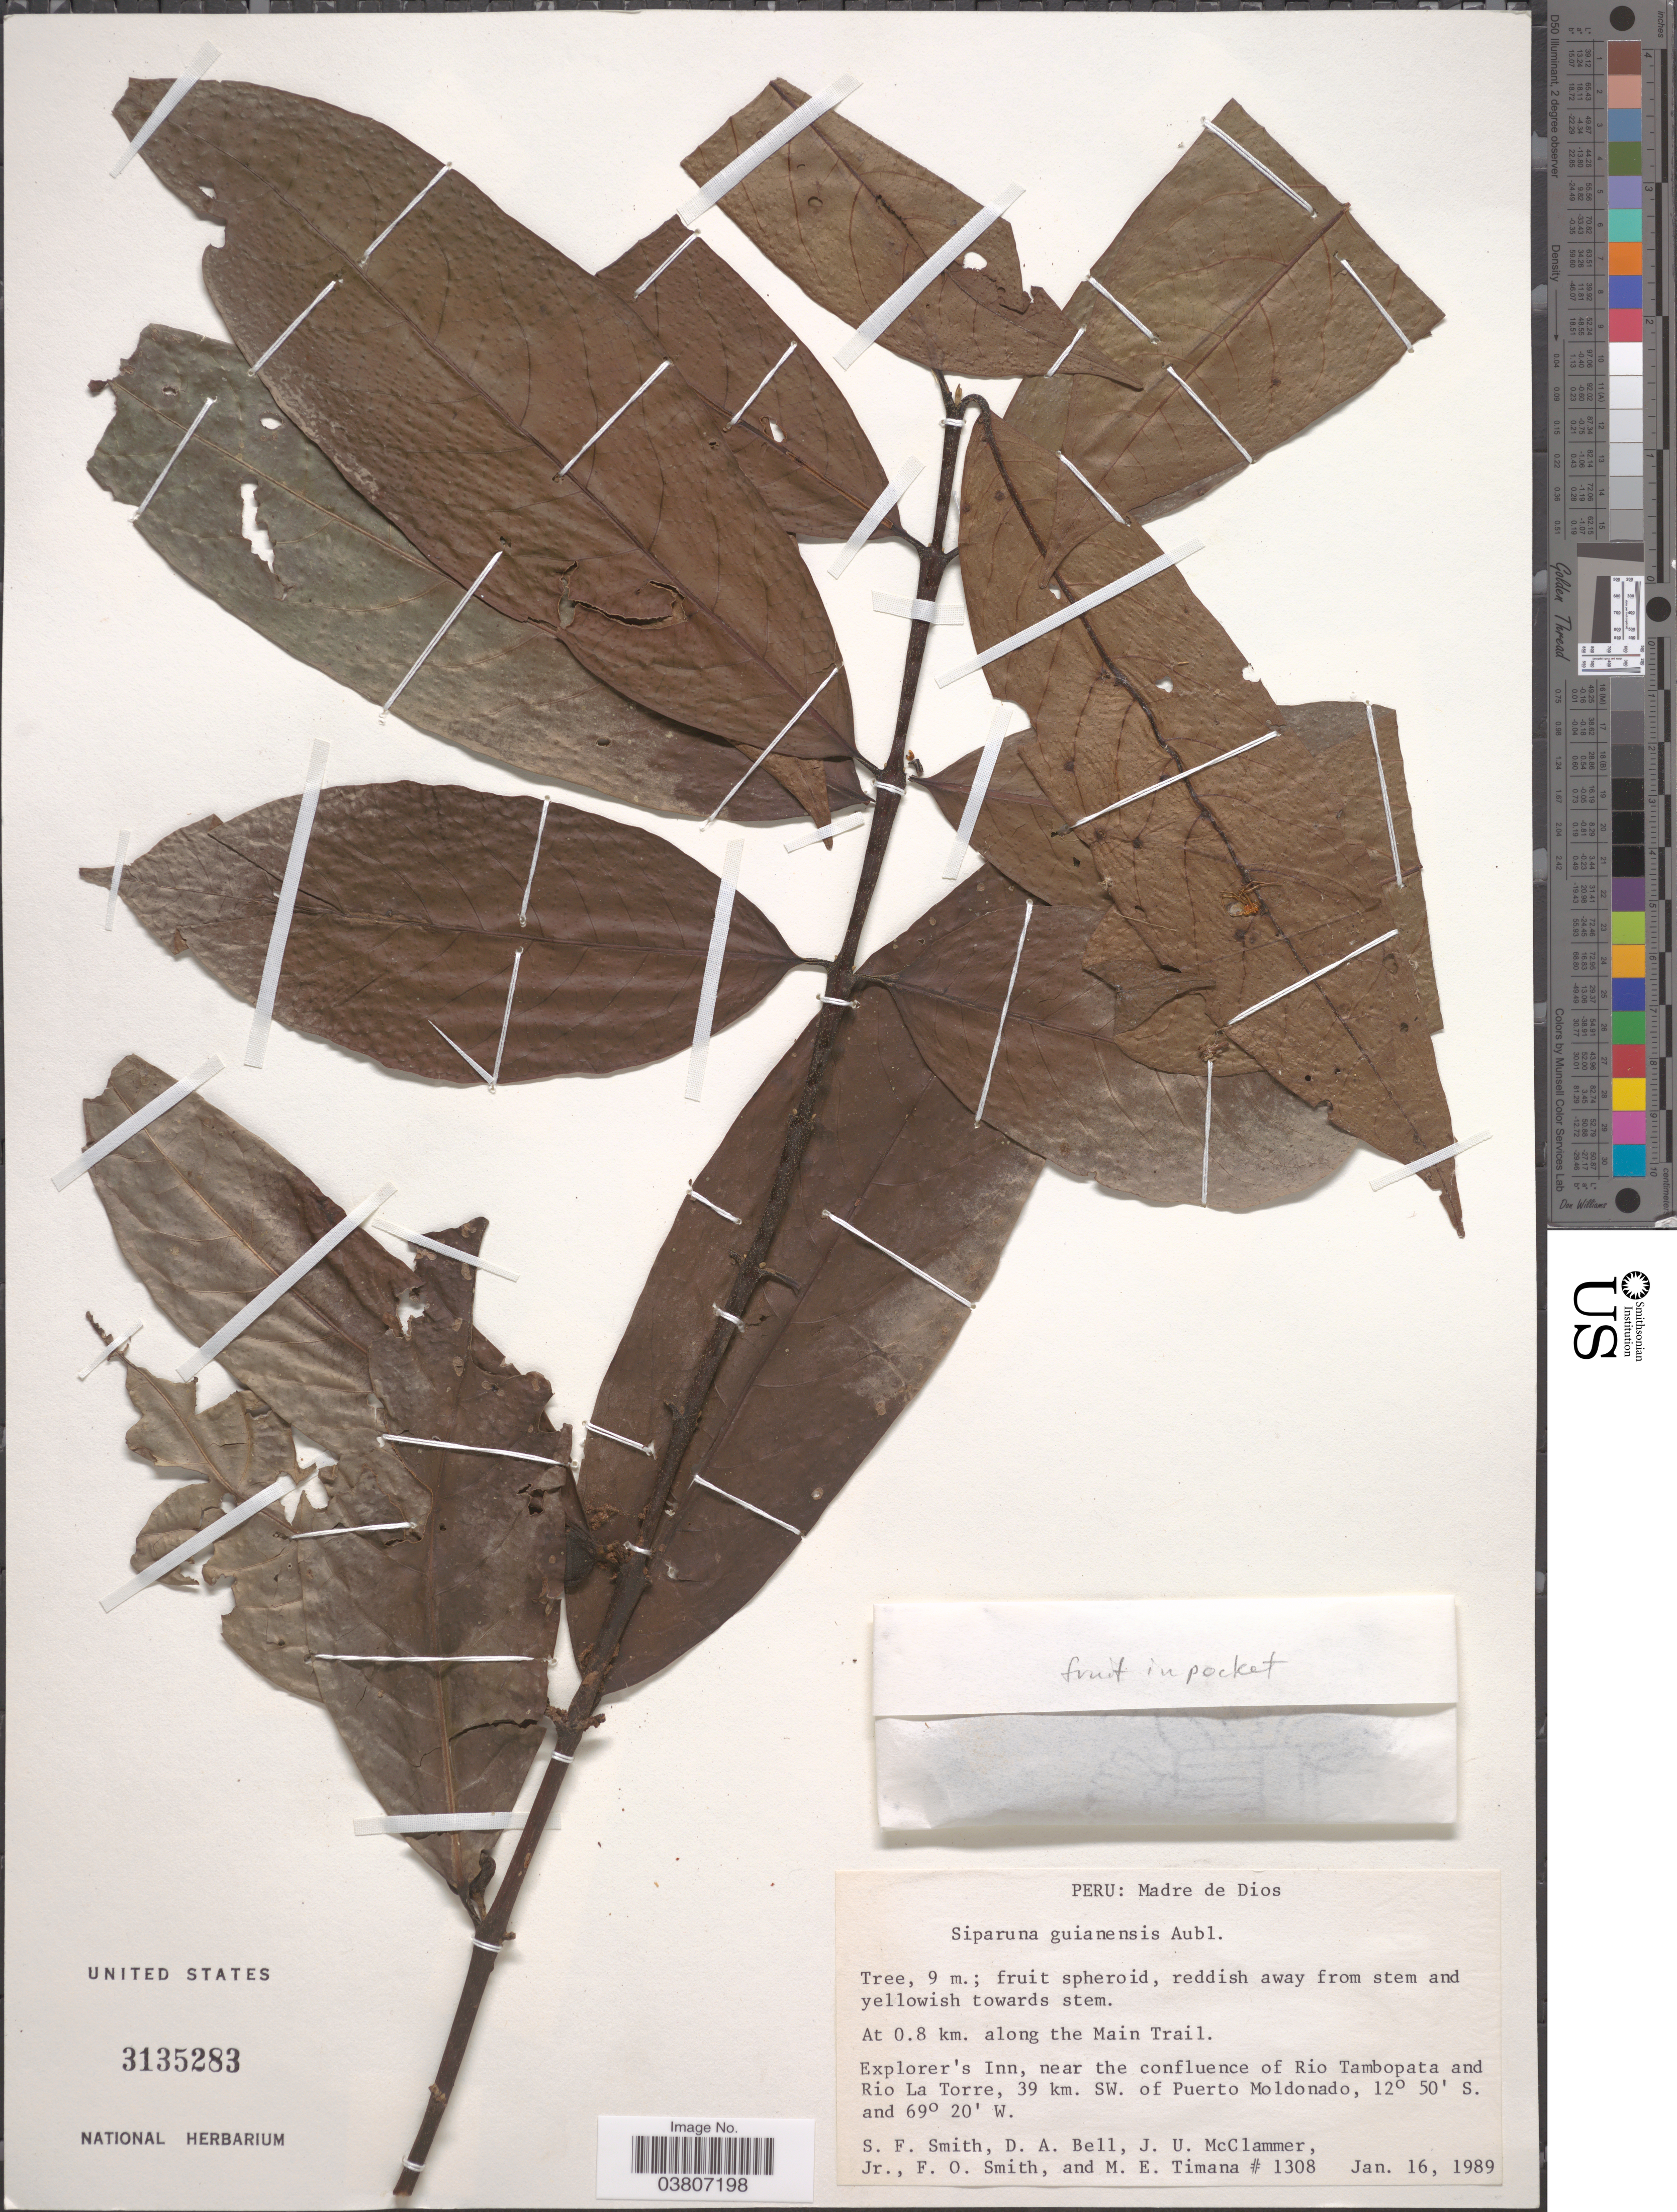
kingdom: Plantae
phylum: Tracheophyta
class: Magnoliopsida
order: Laurales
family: Siparunaceae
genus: Siparuna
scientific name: Siparuna guianensis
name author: Aubl.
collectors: S.F. Smith, D. A. Bell, J. McClammer Jr. & F. Smith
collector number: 1308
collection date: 1989-01-16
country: Peru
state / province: Madre de Dios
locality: At 0.8 km. along the Main Trail. Explorer's Inn, near the confluence of Rio Tambopata and Rio La Torre, 39 km. SW. of Puerto Moldonado.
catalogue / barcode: US 3135283